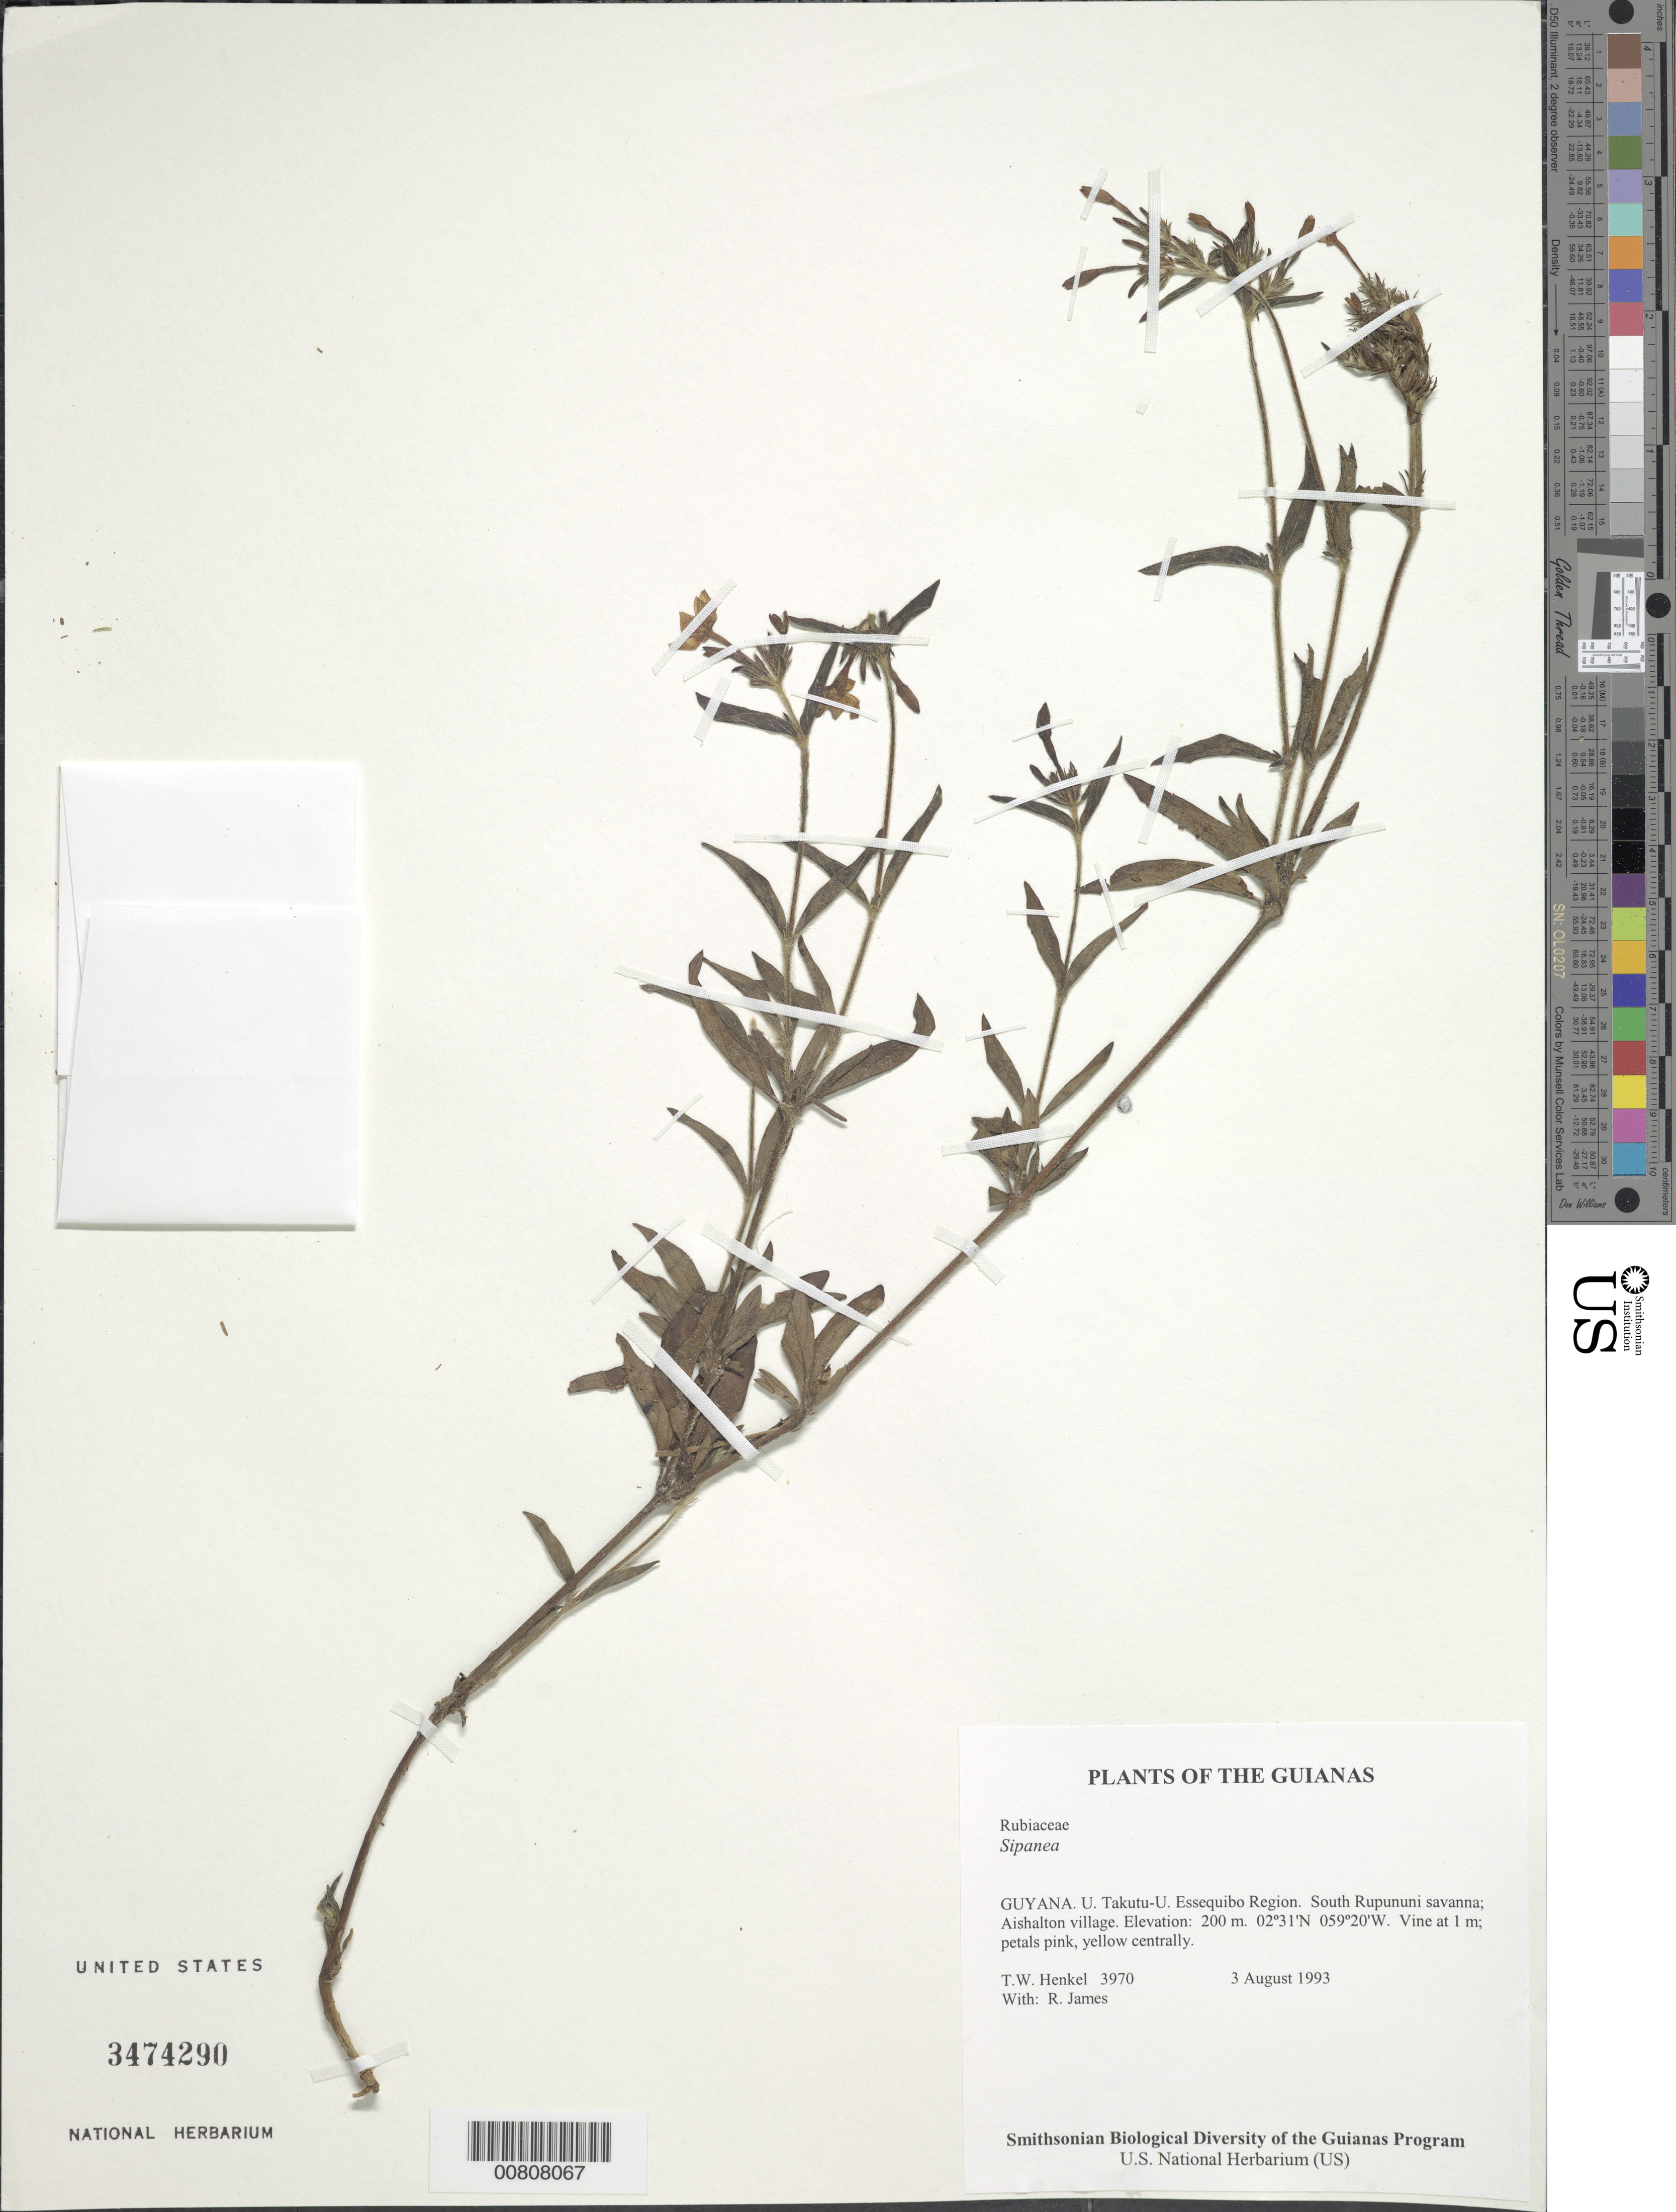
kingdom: Plantae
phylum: Tracheophyta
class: Magnoliopsida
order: Gentianales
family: Rubiaceae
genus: Sipanea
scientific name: Sipanea sp.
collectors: T. Henkel & R. James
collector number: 3970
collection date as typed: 3 August 1994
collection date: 1994-08-03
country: Guyana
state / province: U. Takutu-U. Essequibo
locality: South Rupununi savanna; Aishalton village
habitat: Ite palm swamp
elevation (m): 200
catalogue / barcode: US 3474290